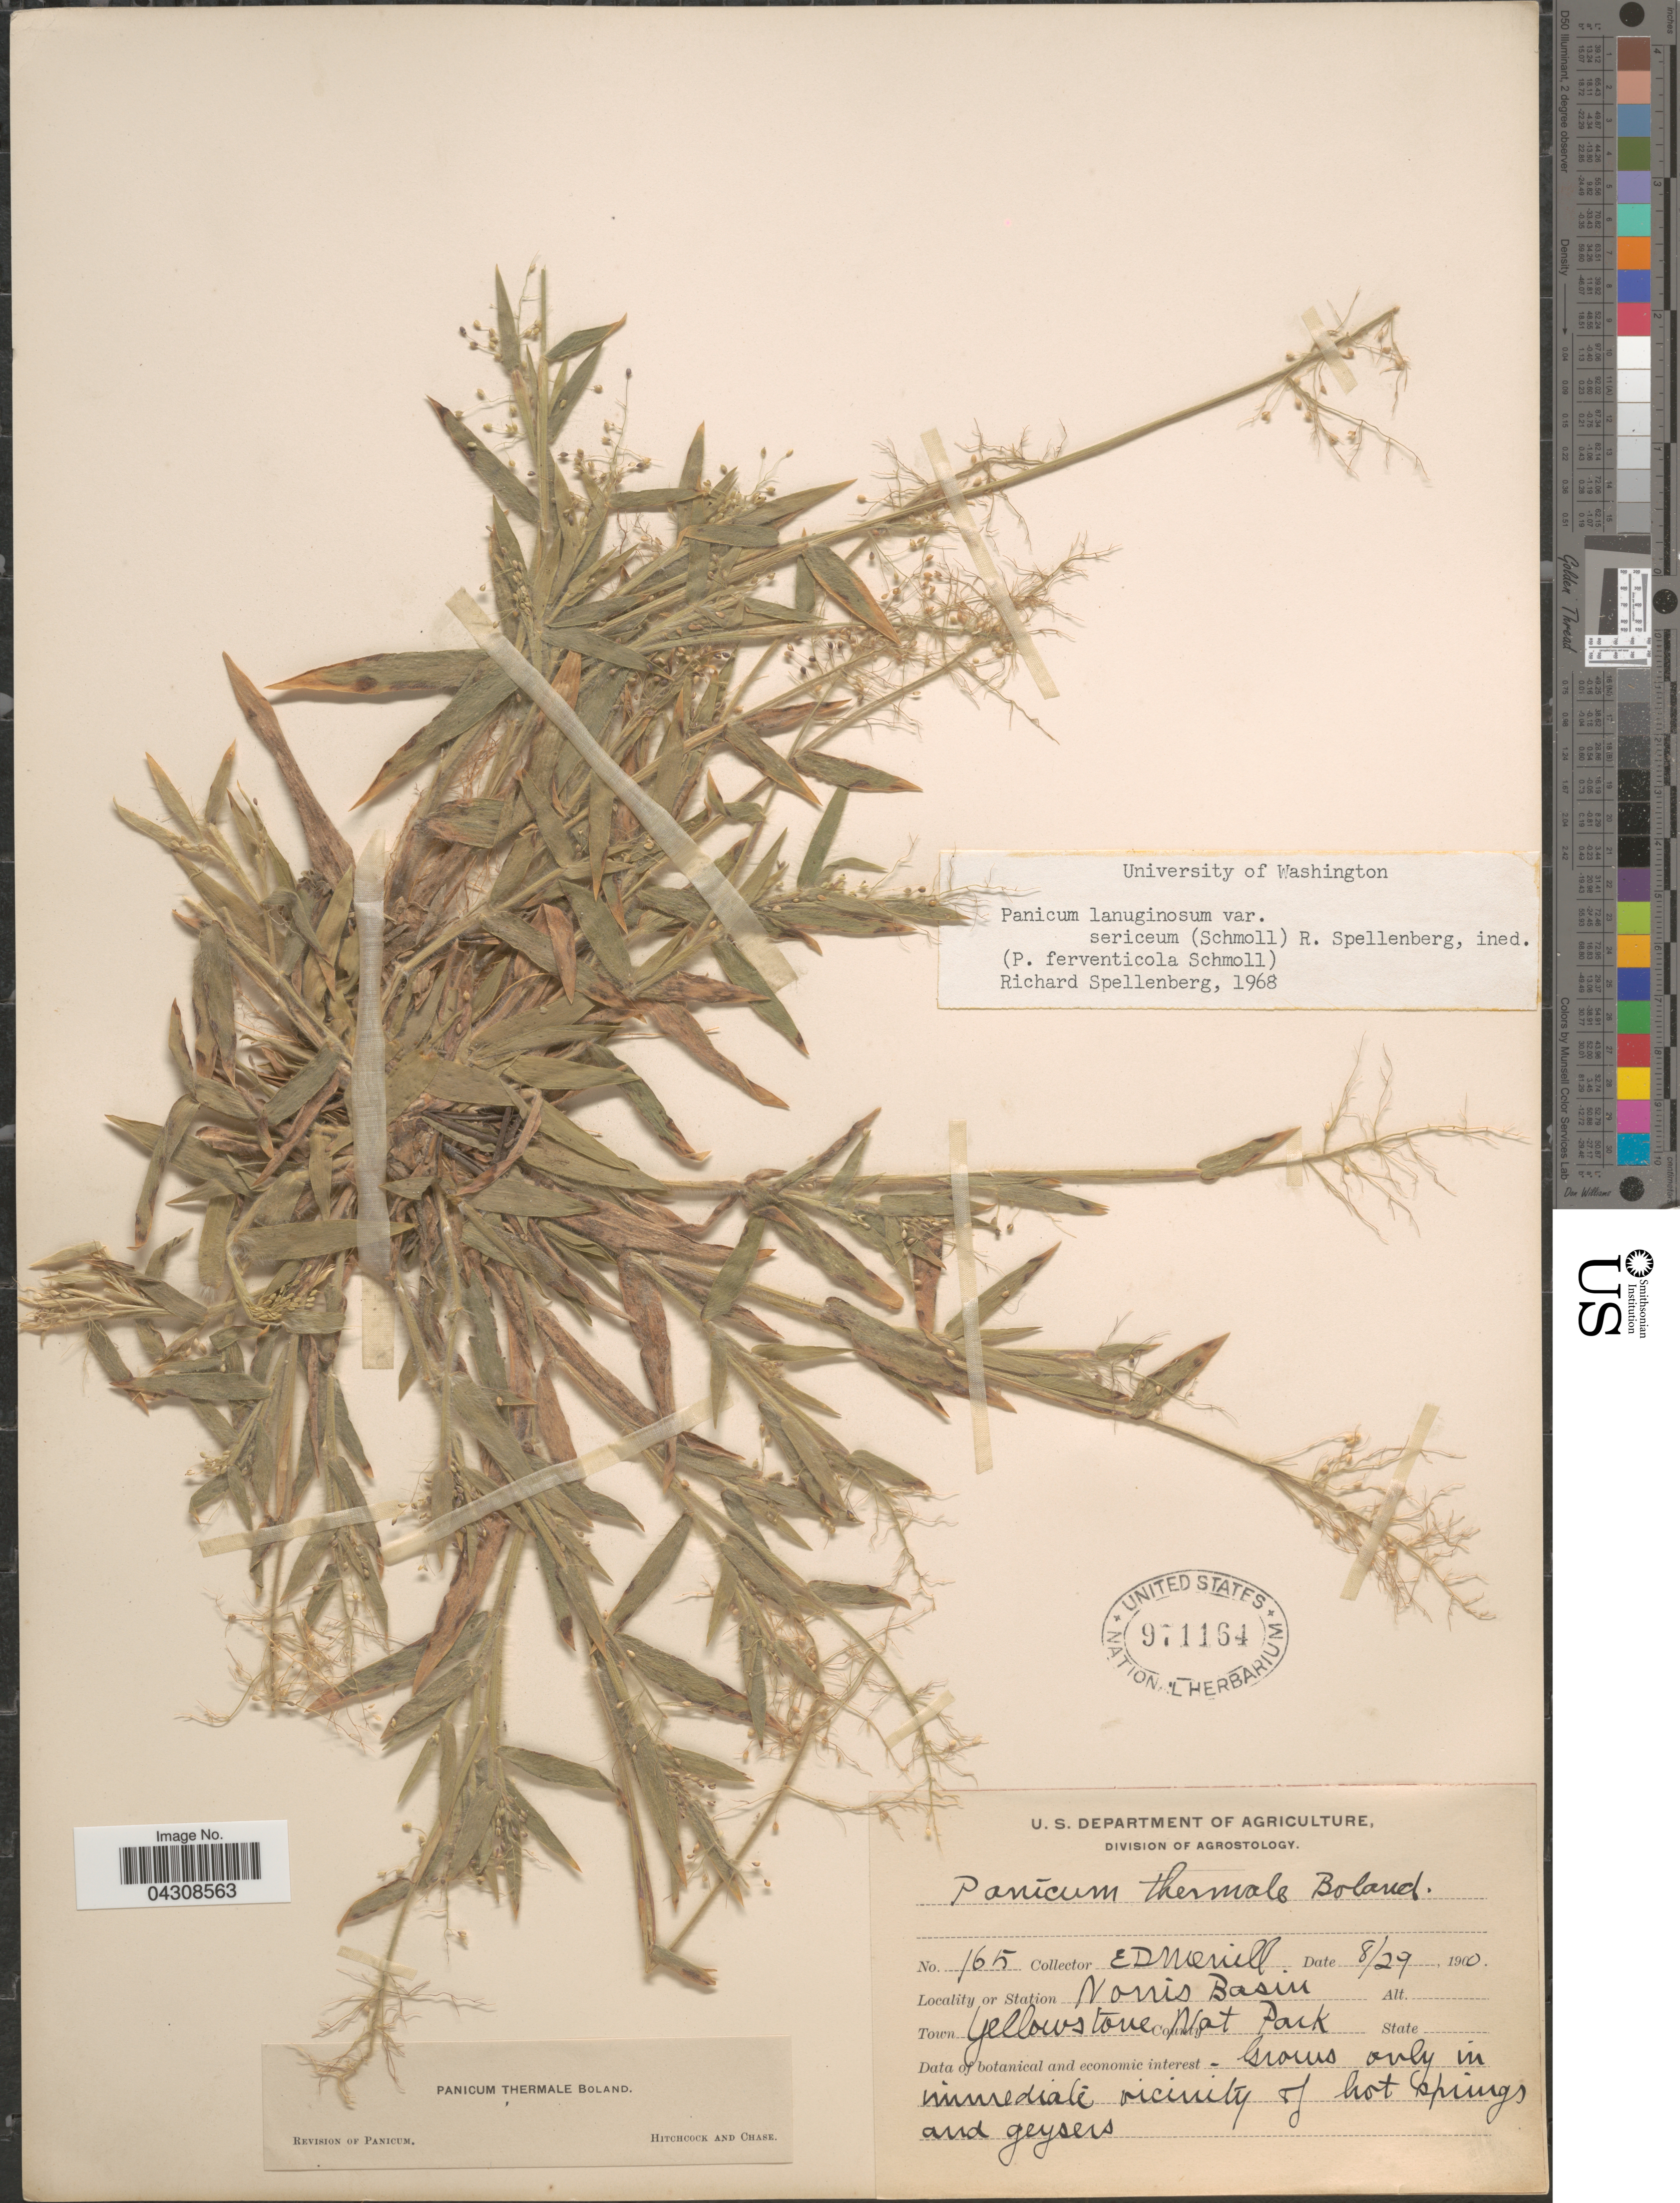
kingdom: Plantae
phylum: Tracheophyta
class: Liliopsida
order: Poales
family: Poaceae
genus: Dichanthelium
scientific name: Dichanthelium acuminatum var. acuminatum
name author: (Sw.) Gould & C.A. Clark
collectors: E. D. Merrill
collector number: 165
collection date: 1900-08-29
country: United States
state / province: Wyoming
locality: Norris Basin. Town Yellowstone Nat Park.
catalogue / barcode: US 971164